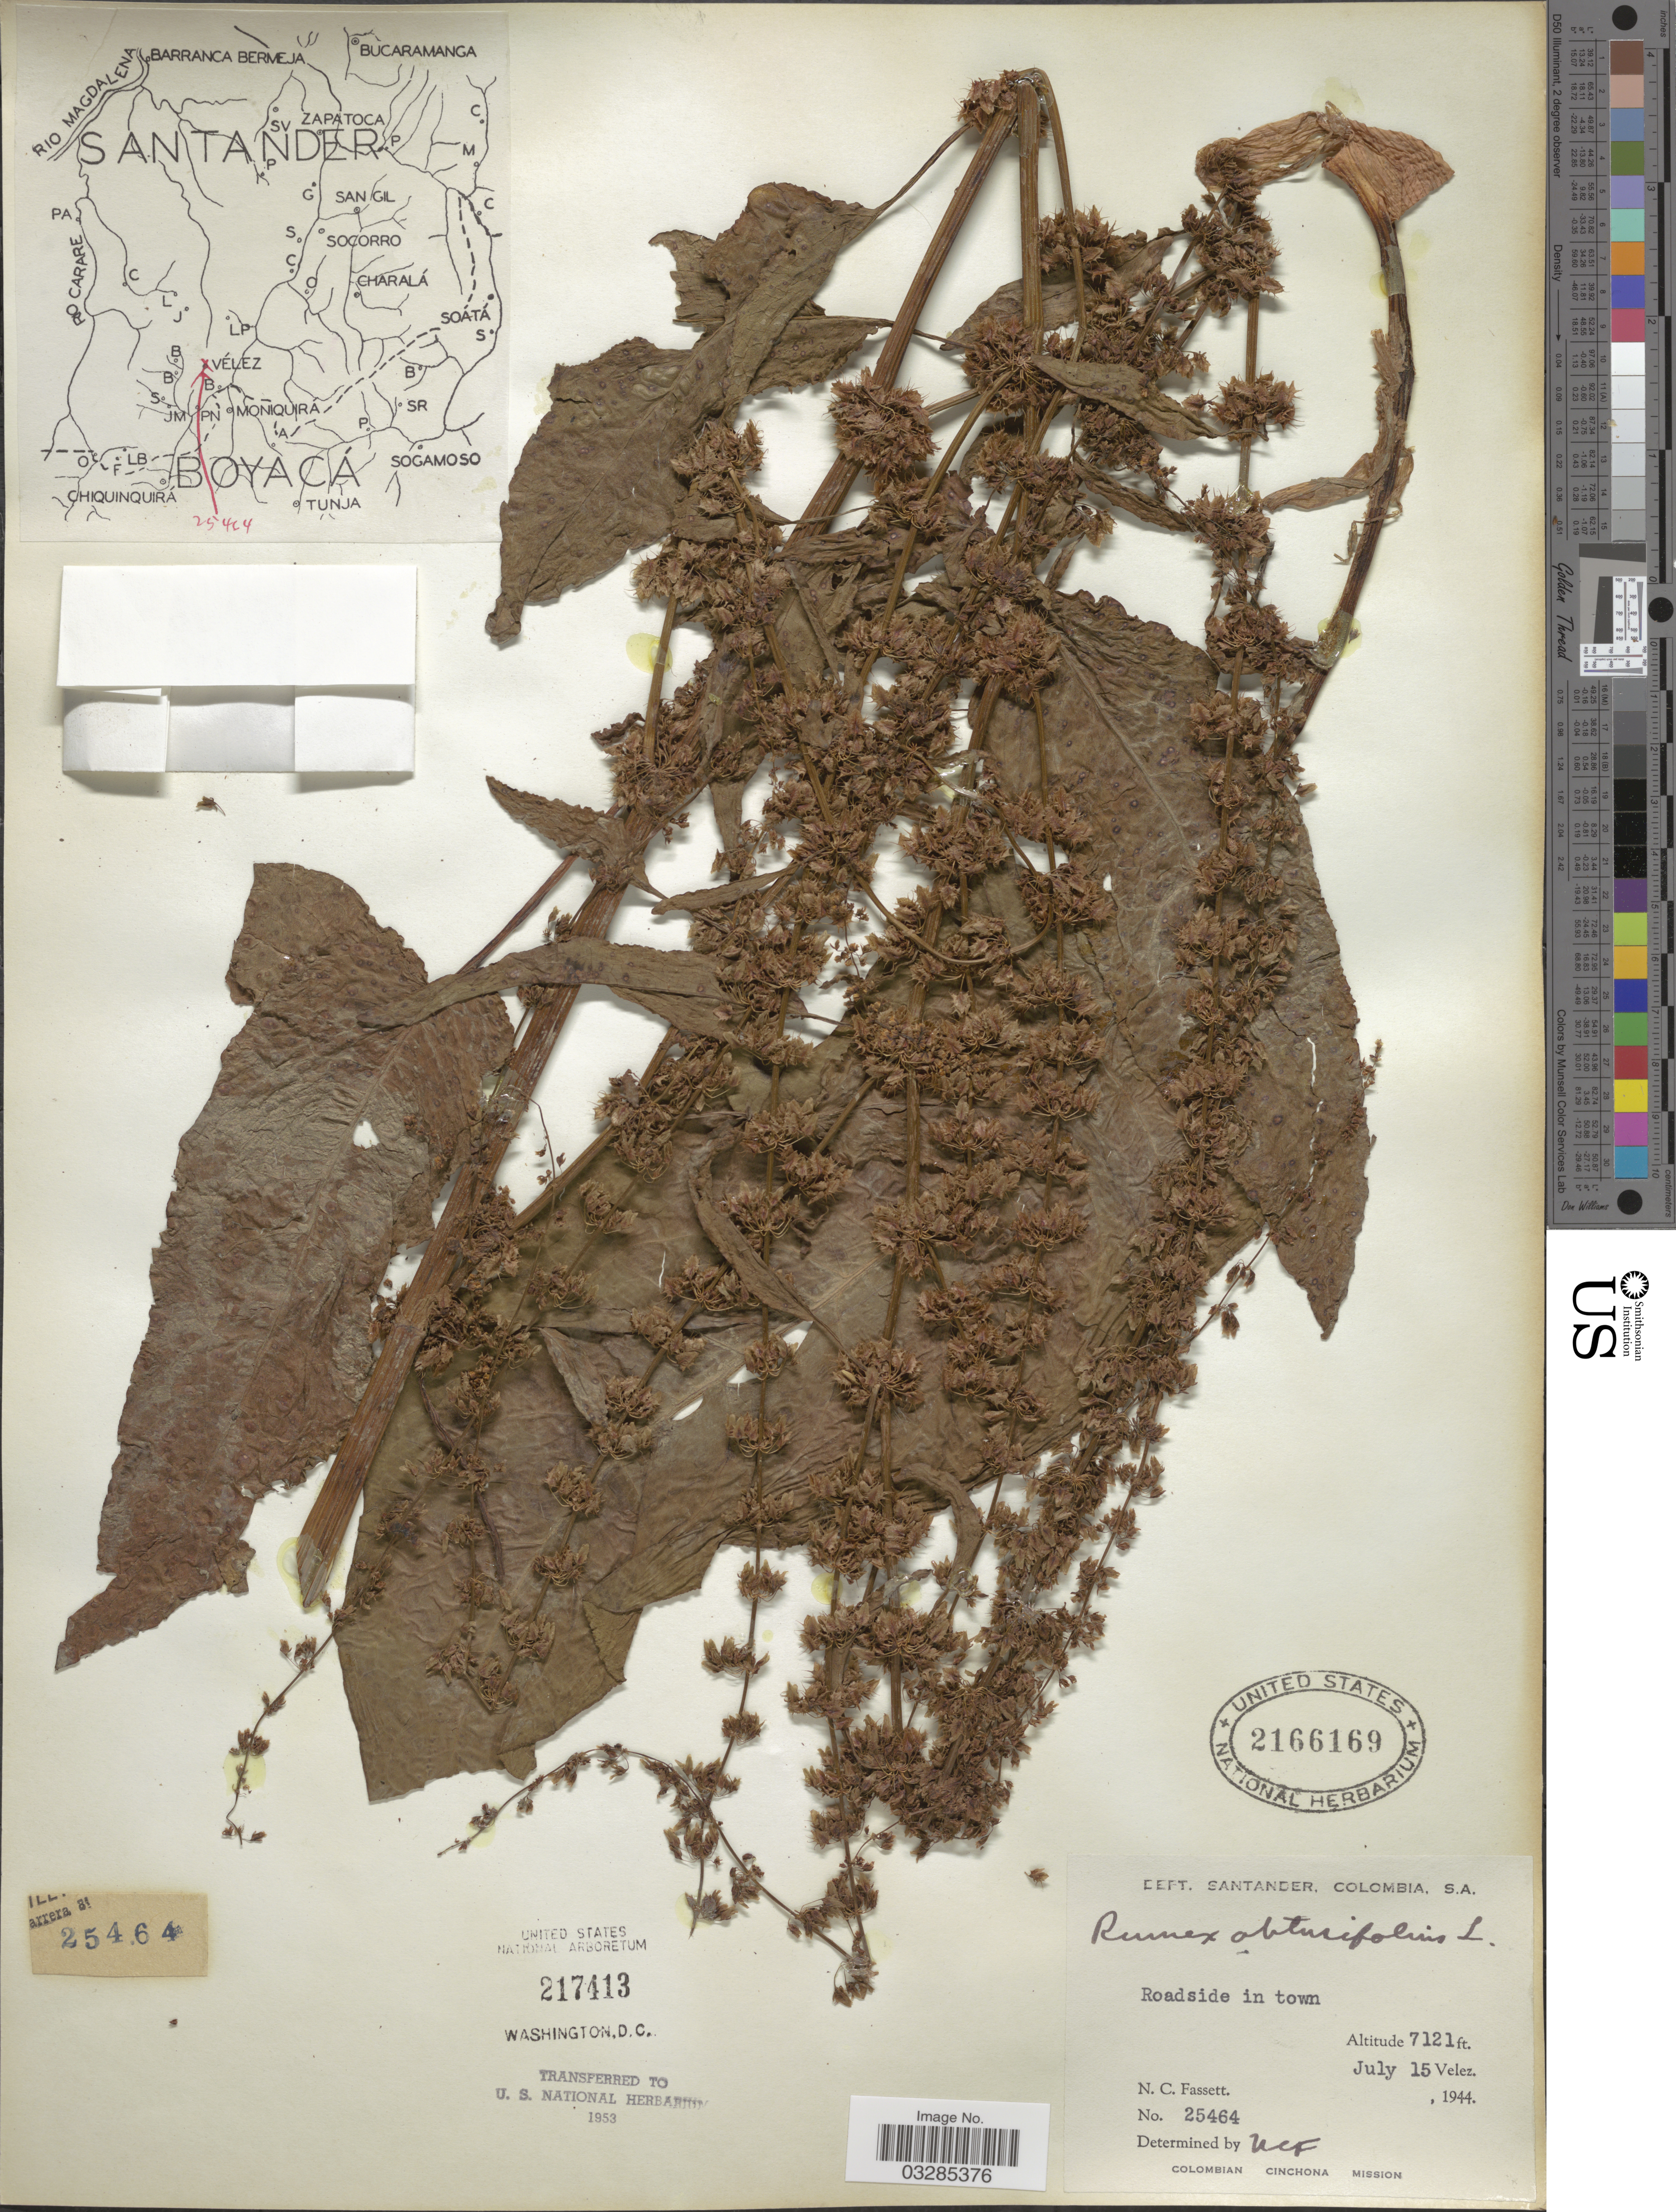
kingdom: Plantae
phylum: Tracheophyta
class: Magnoliopsida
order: Caryophyllales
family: Polygonaceae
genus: Rumex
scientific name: Rumex obtusifolius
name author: L.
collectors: N. C. Fassett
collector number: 25464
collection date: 1944-07-15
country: Colombia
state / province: Santander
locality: Dept. Santander. Roadside in town. Velez.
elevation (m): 2170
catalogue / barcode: US 2166169